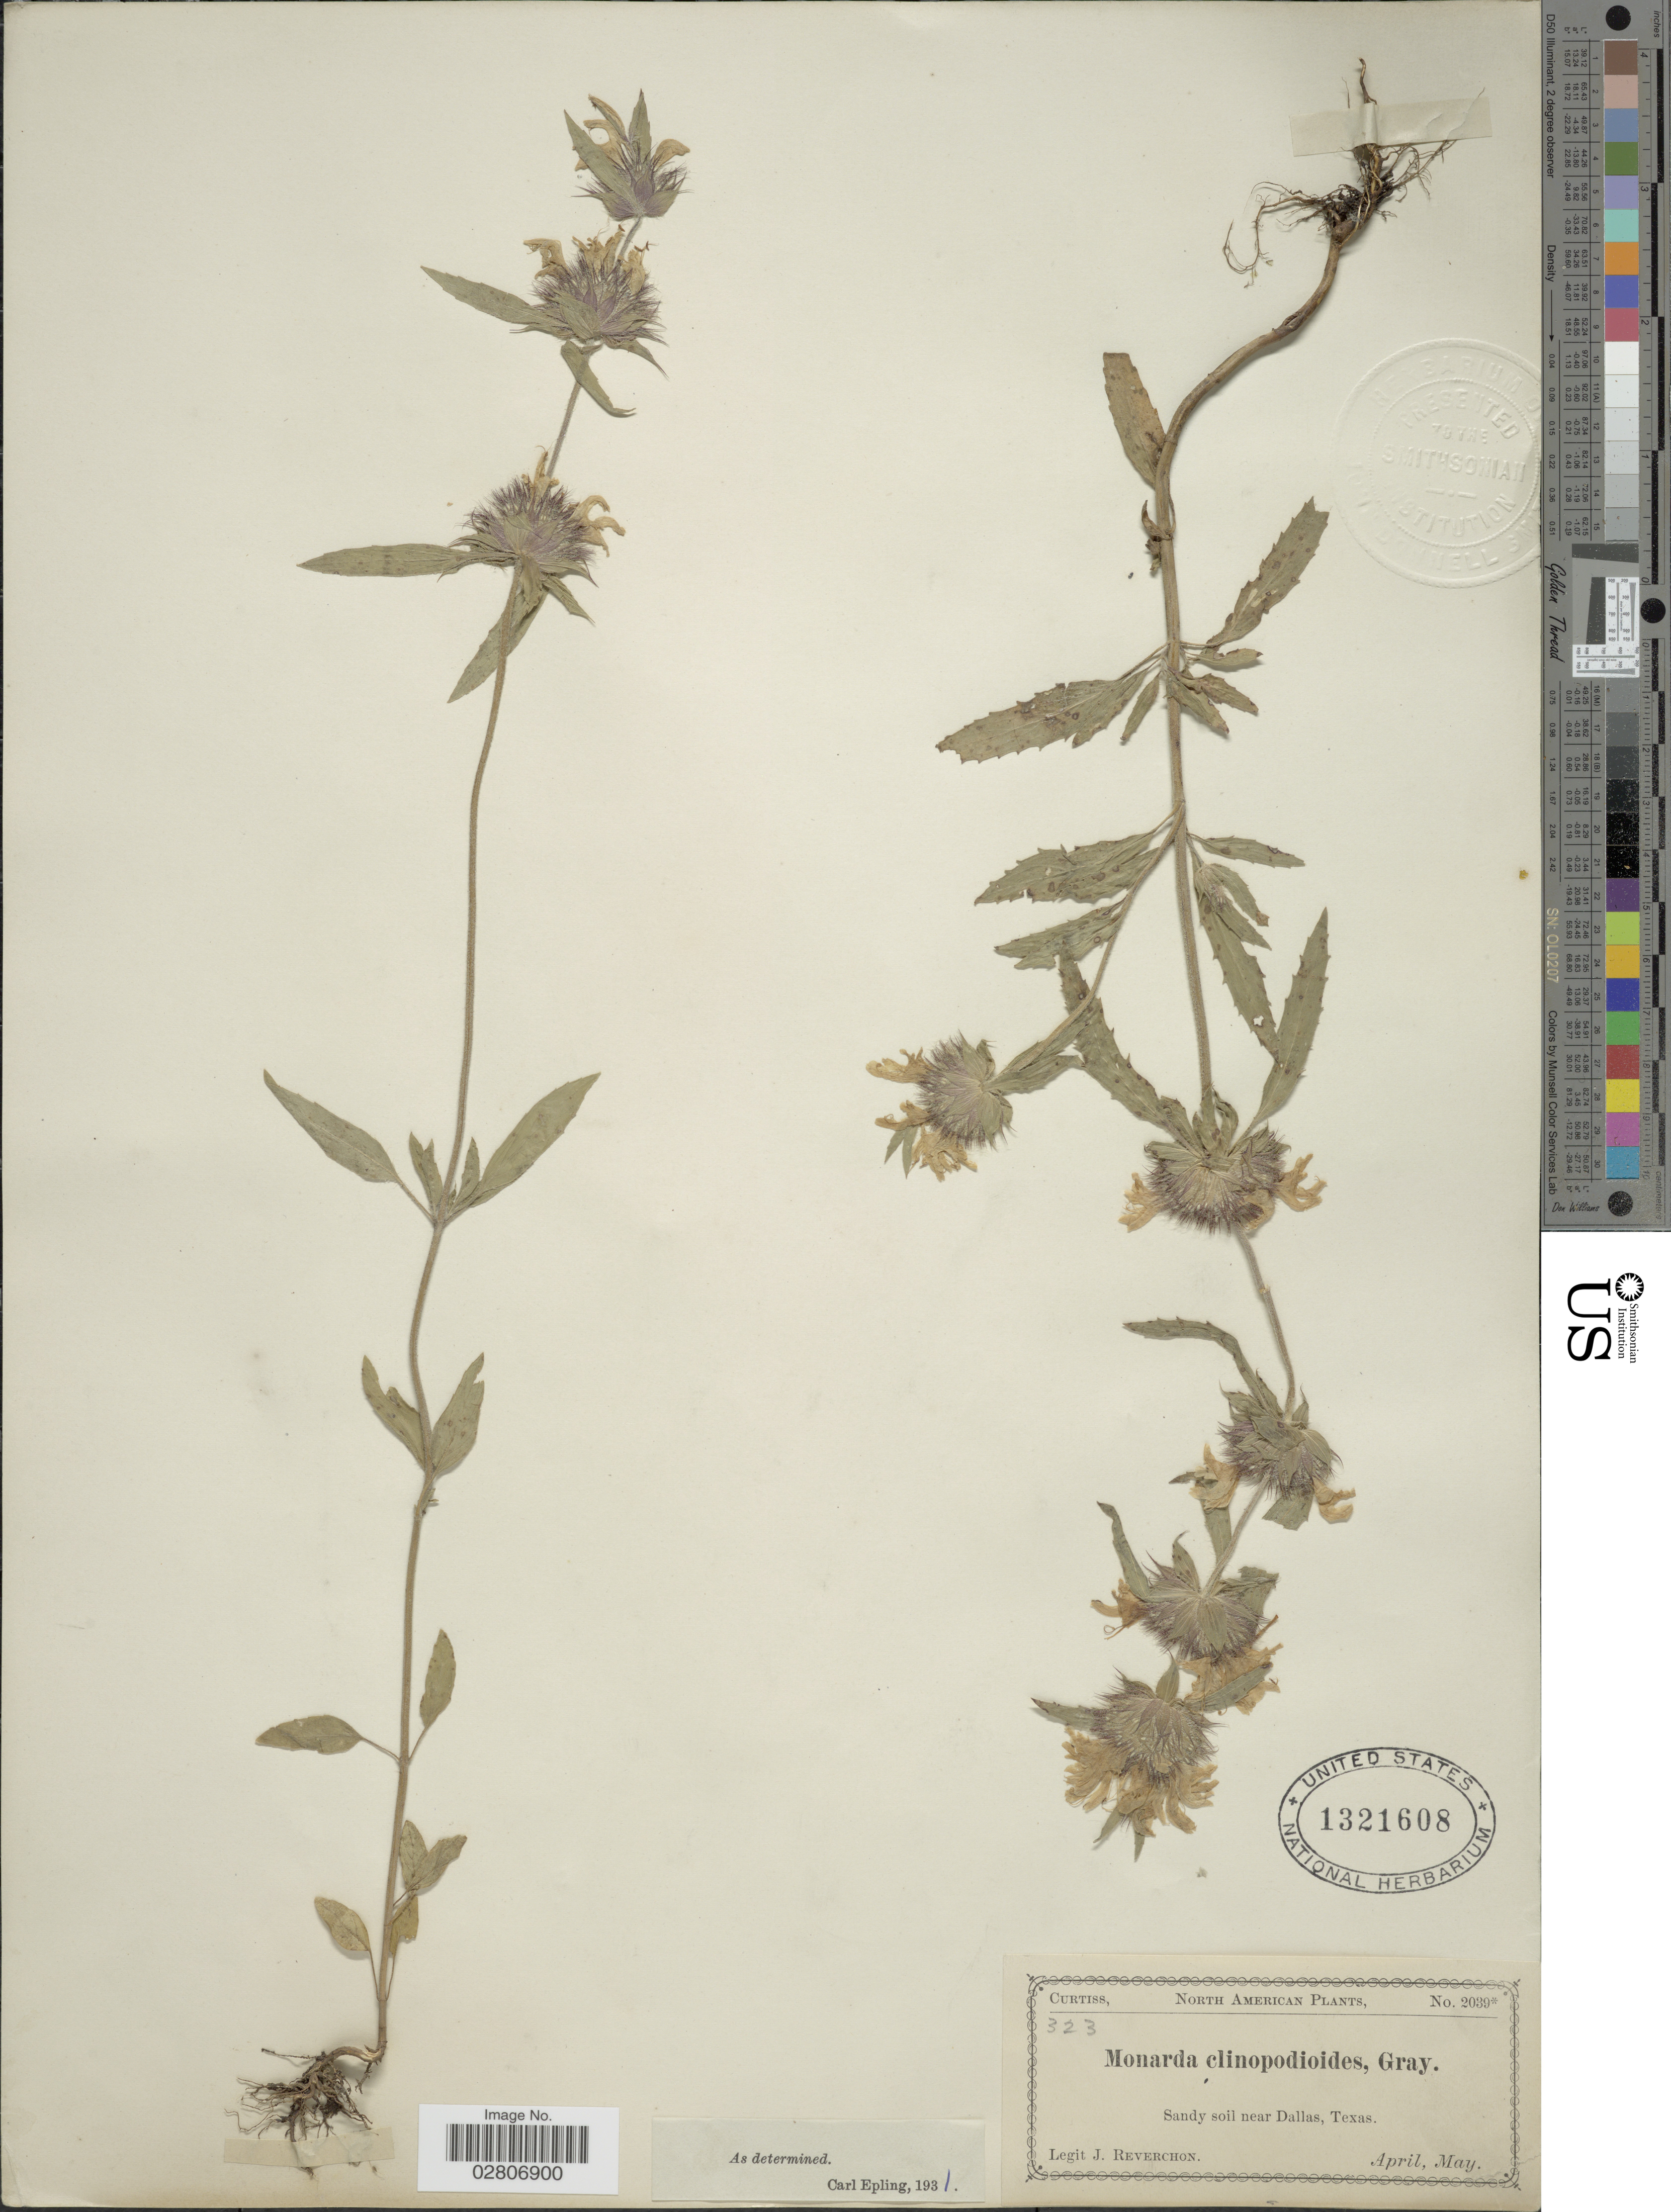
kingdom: Plantae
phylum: Tracheophyta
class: Magnoliopsida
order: Lamiales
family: Lamiaceae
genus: Monarda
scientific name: Monarda clinopodioides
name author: A. Gray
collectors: J. Reverchon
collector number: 323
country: United States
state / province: Texas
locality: Sandy soil near Dallas.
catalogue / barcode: US 1321608